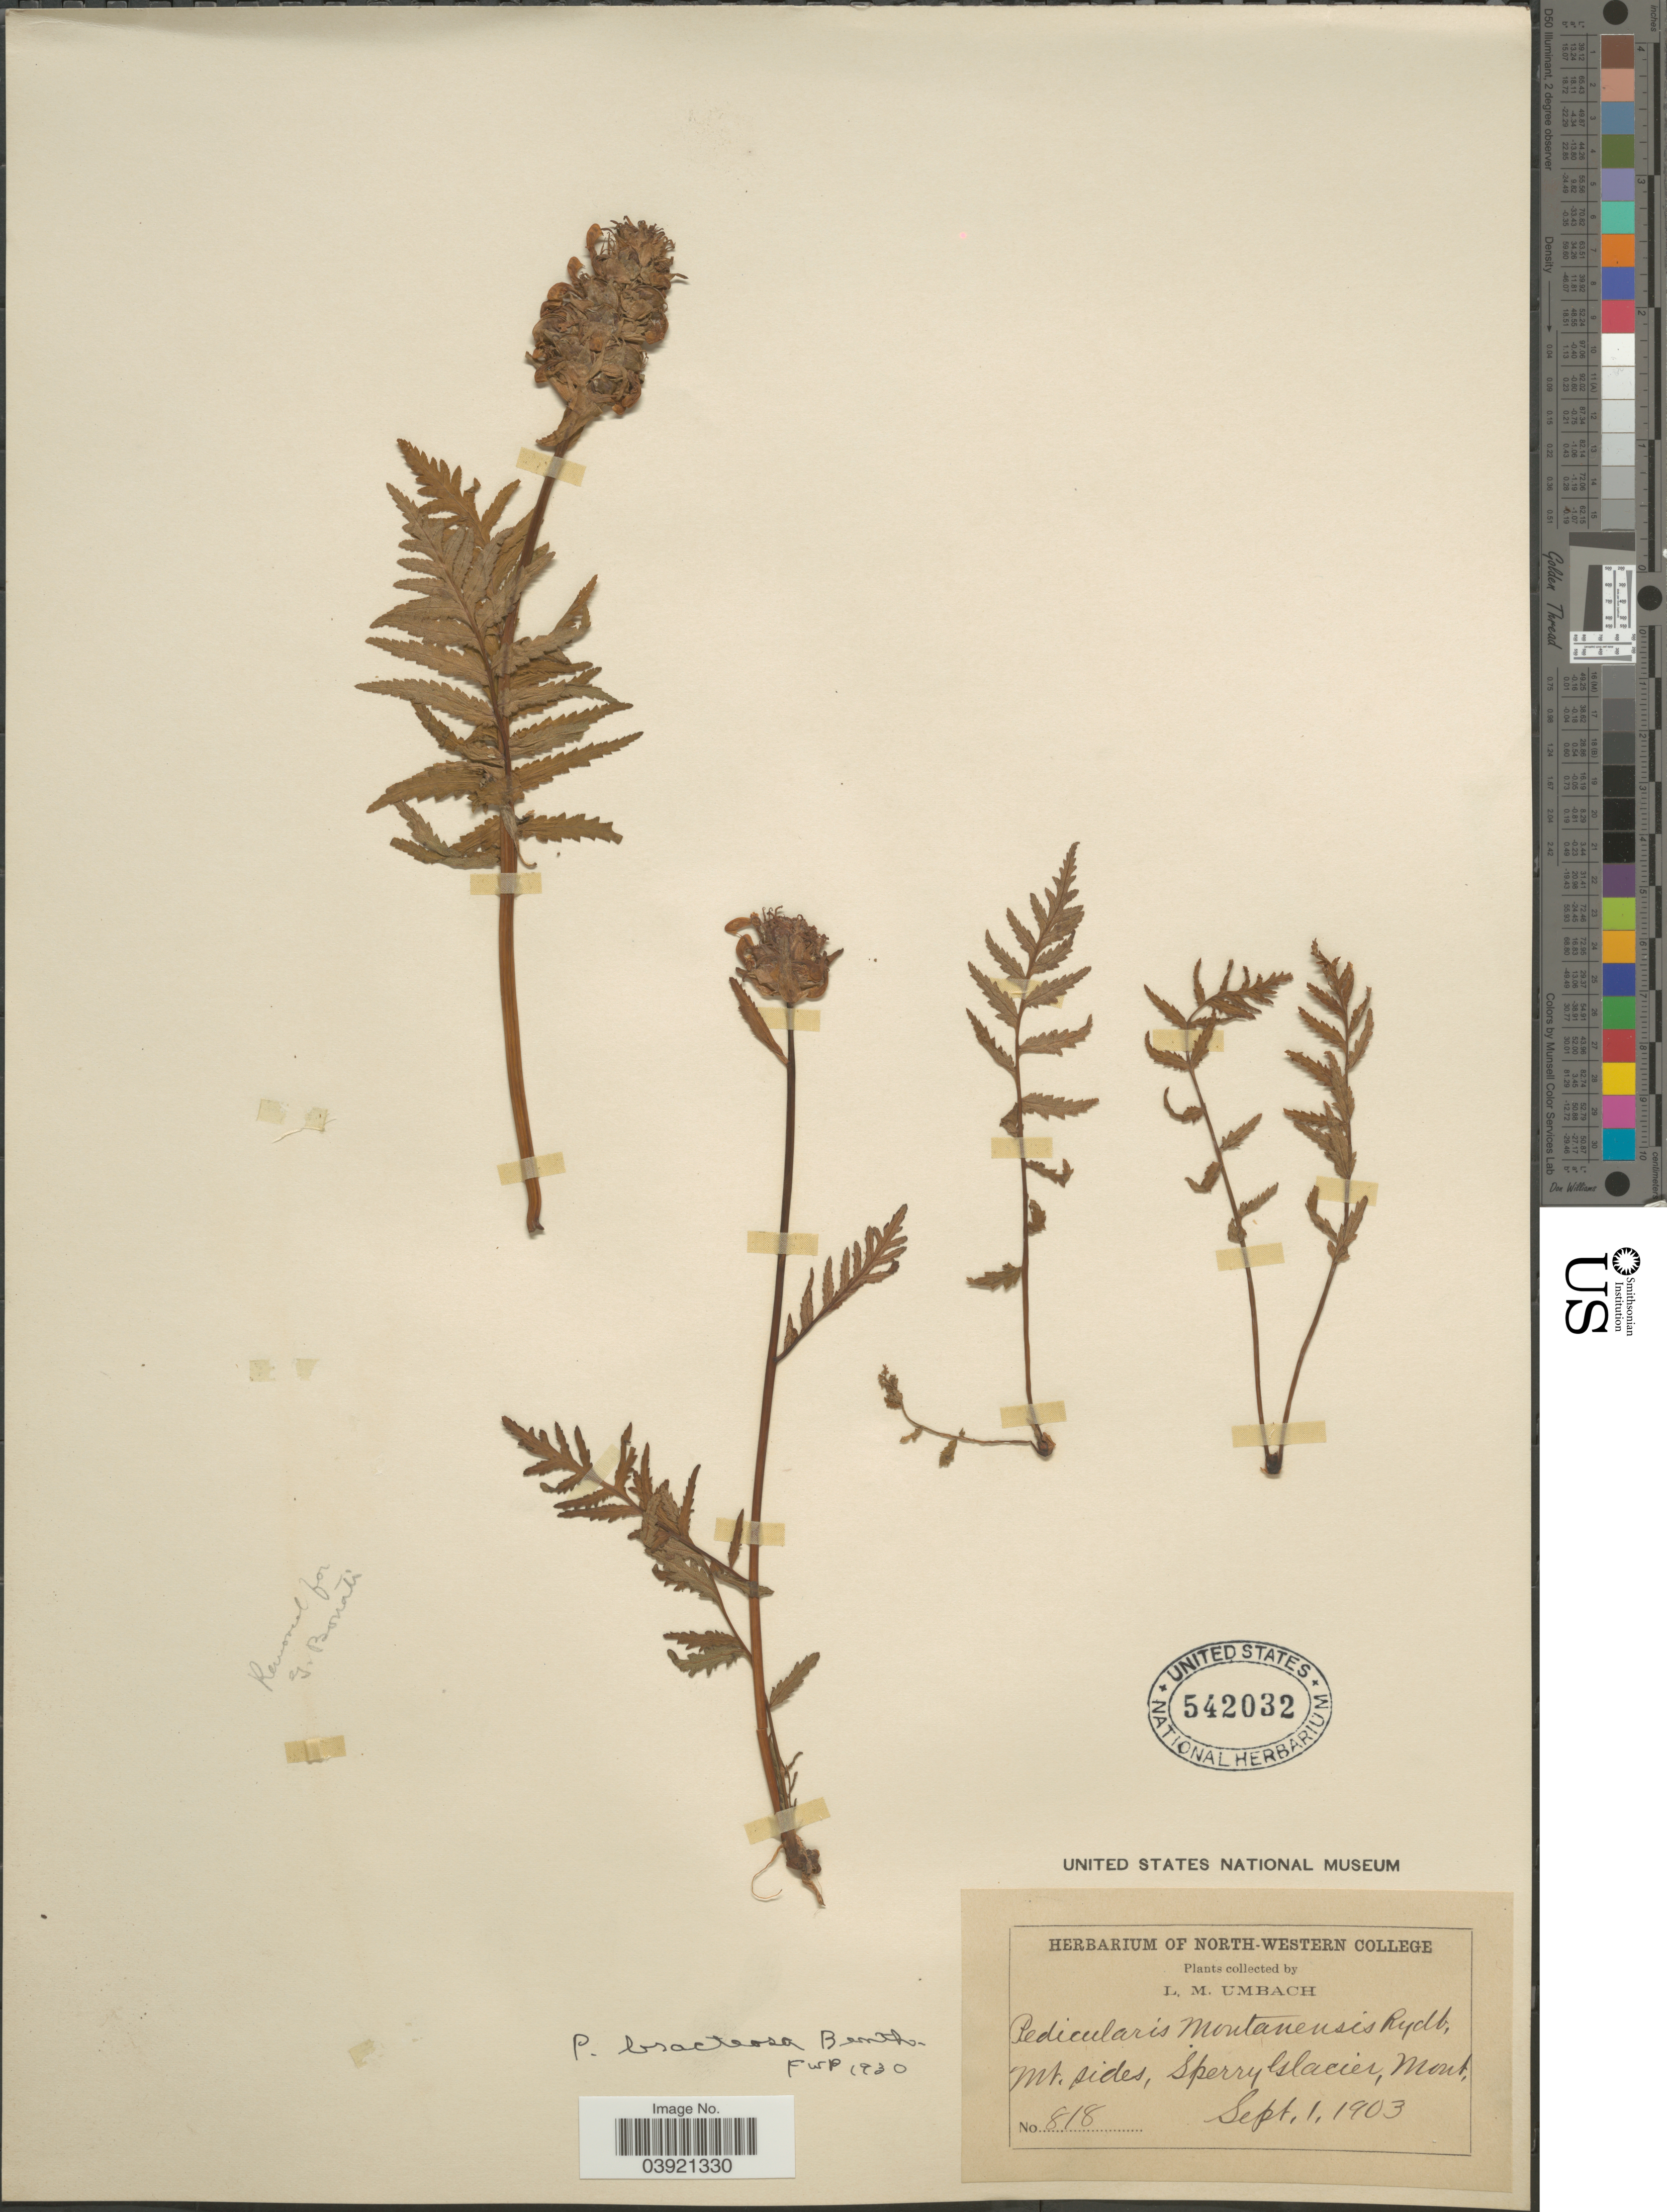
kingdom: Plantae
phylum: Tracheophyta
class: Magnoliopsida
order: Lamiales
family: Orobanchaceae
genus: Pedicularis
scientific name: Pedicularis bracteosa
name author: Benth.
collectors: L. M. Umbach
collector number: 818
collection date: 1903-09-01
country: United States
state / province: Montana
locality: Mt. sides, Sperry Glacier.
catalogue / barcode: US 542032